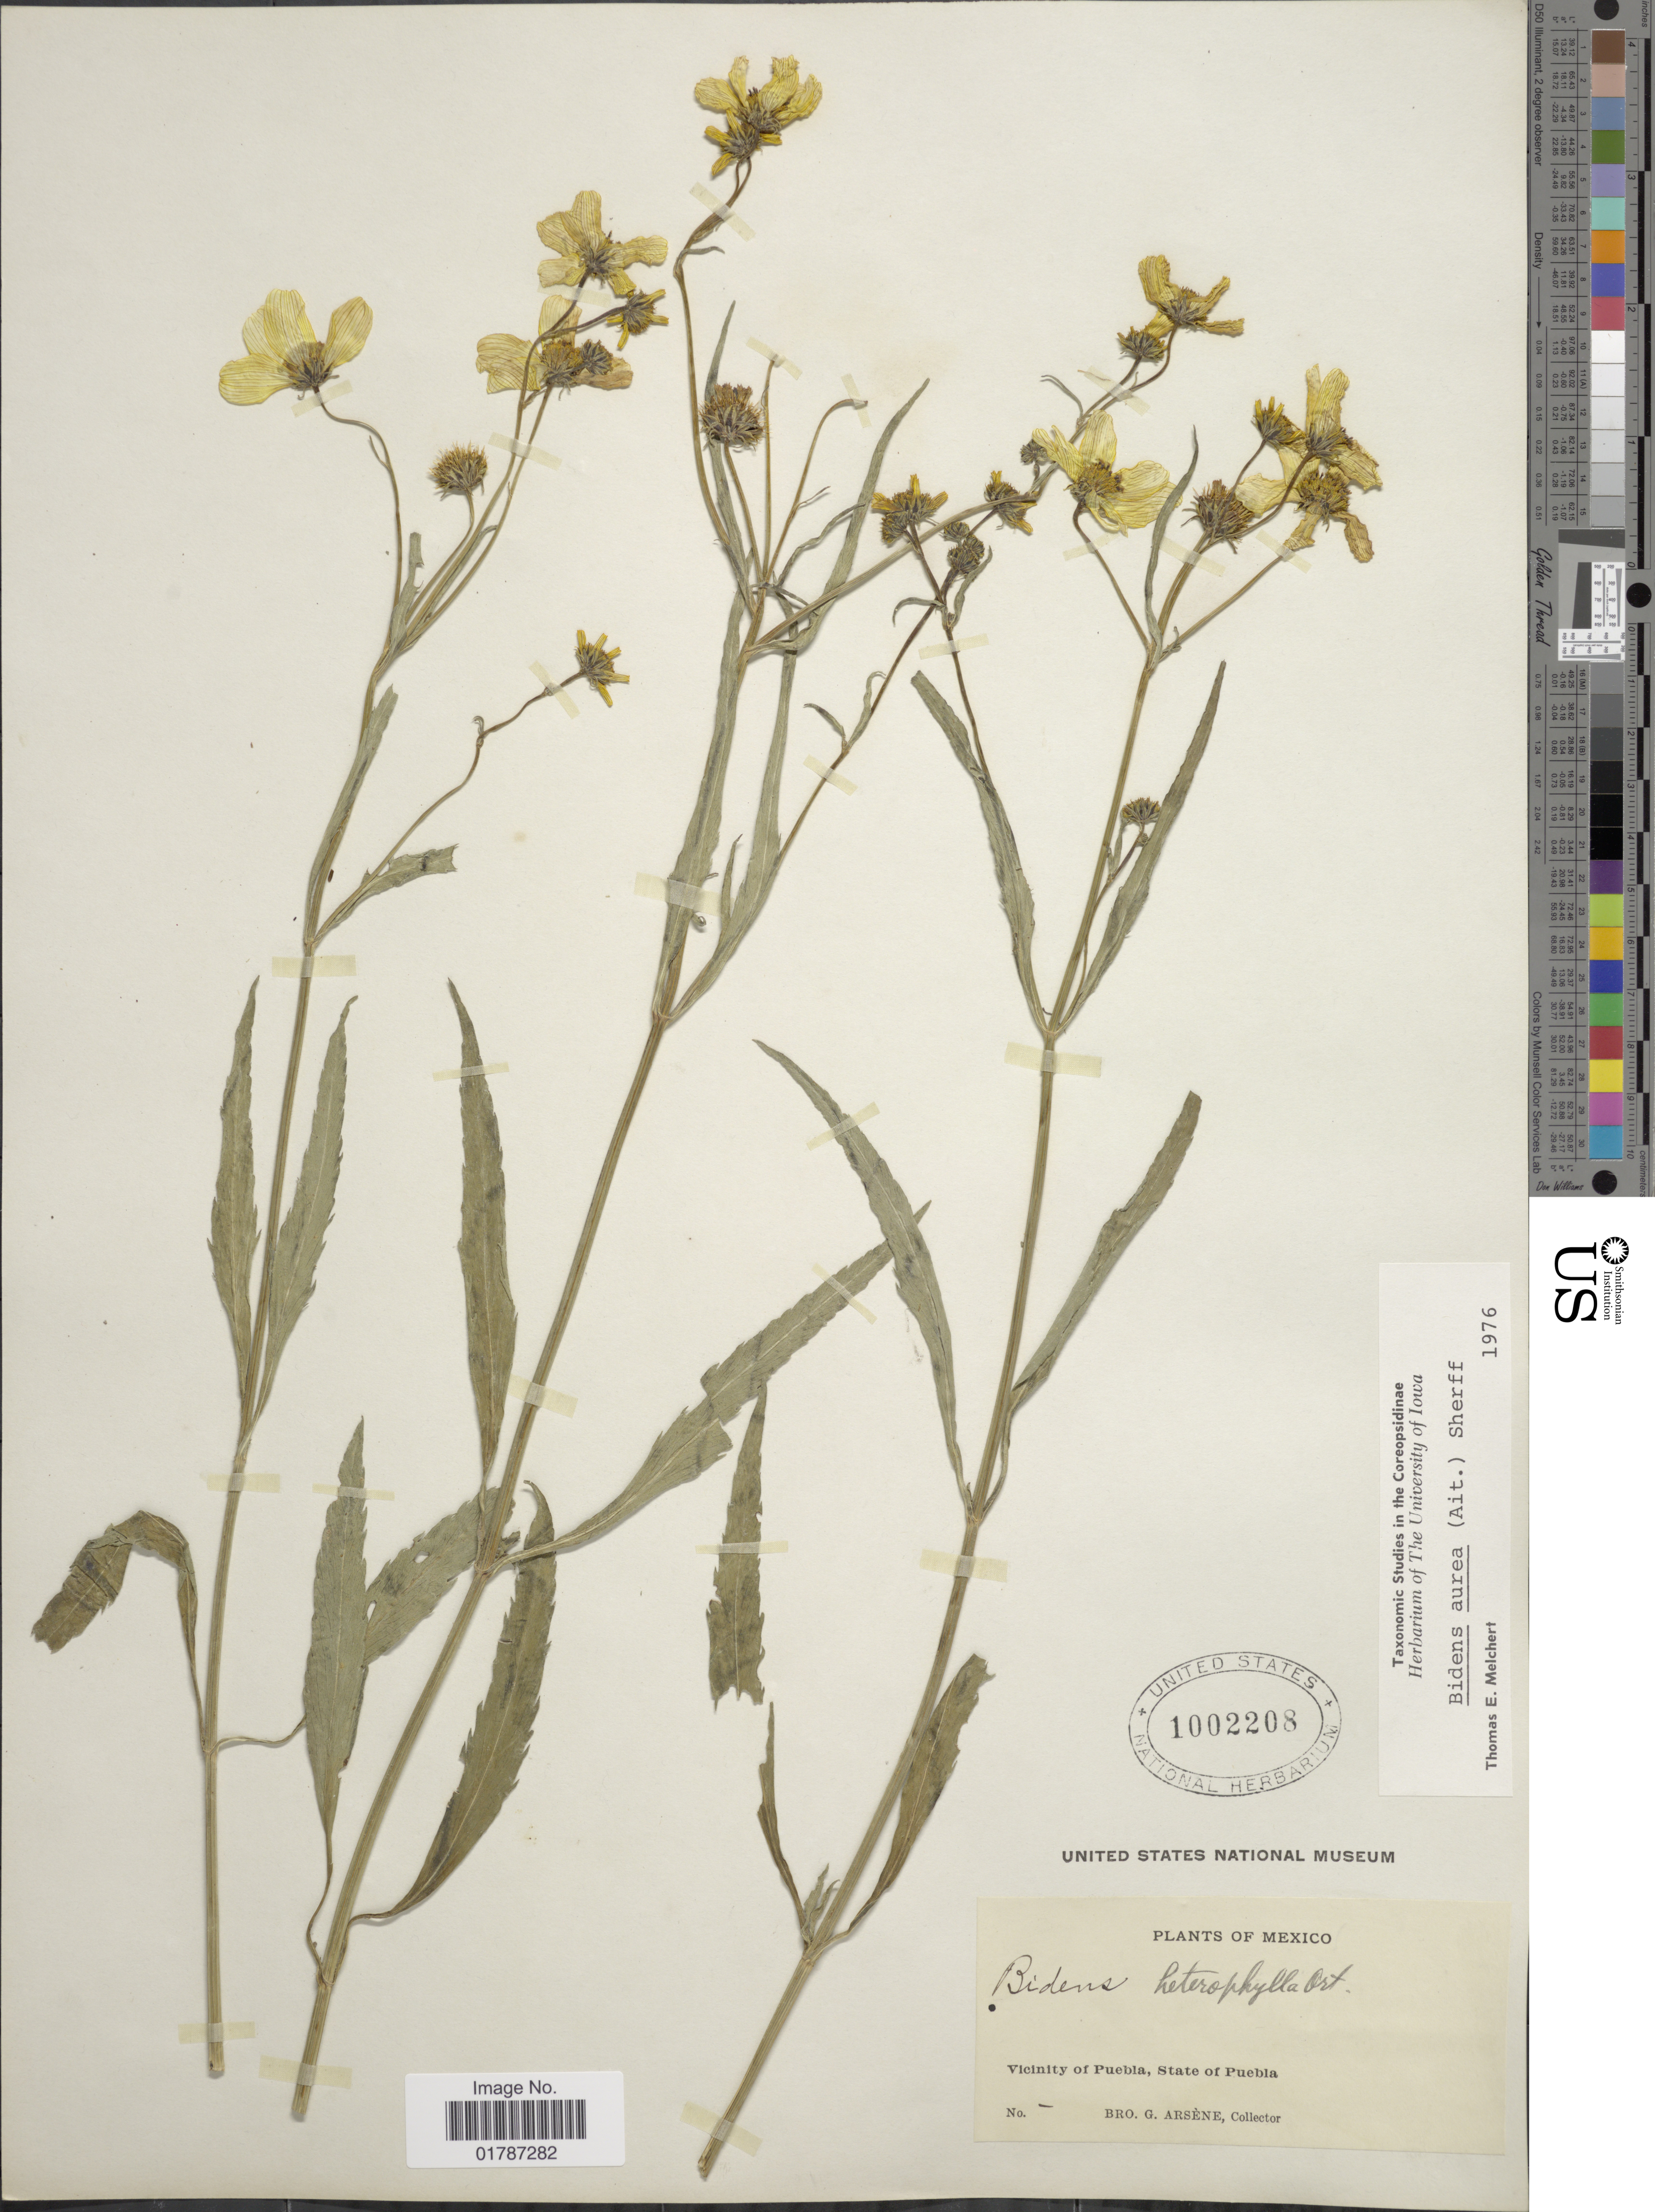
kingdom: Plantae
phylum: Tracheophyta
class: Magnoliopsida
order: Asterales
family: Asteraceae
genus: Bidens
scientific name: Bidens aurea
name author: (Aiton) Sherff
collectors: Bro. G. Arsène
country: Mexico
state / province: Puebla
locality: Vicinity of Puebla, State of Puebla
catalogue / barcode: US 1002208